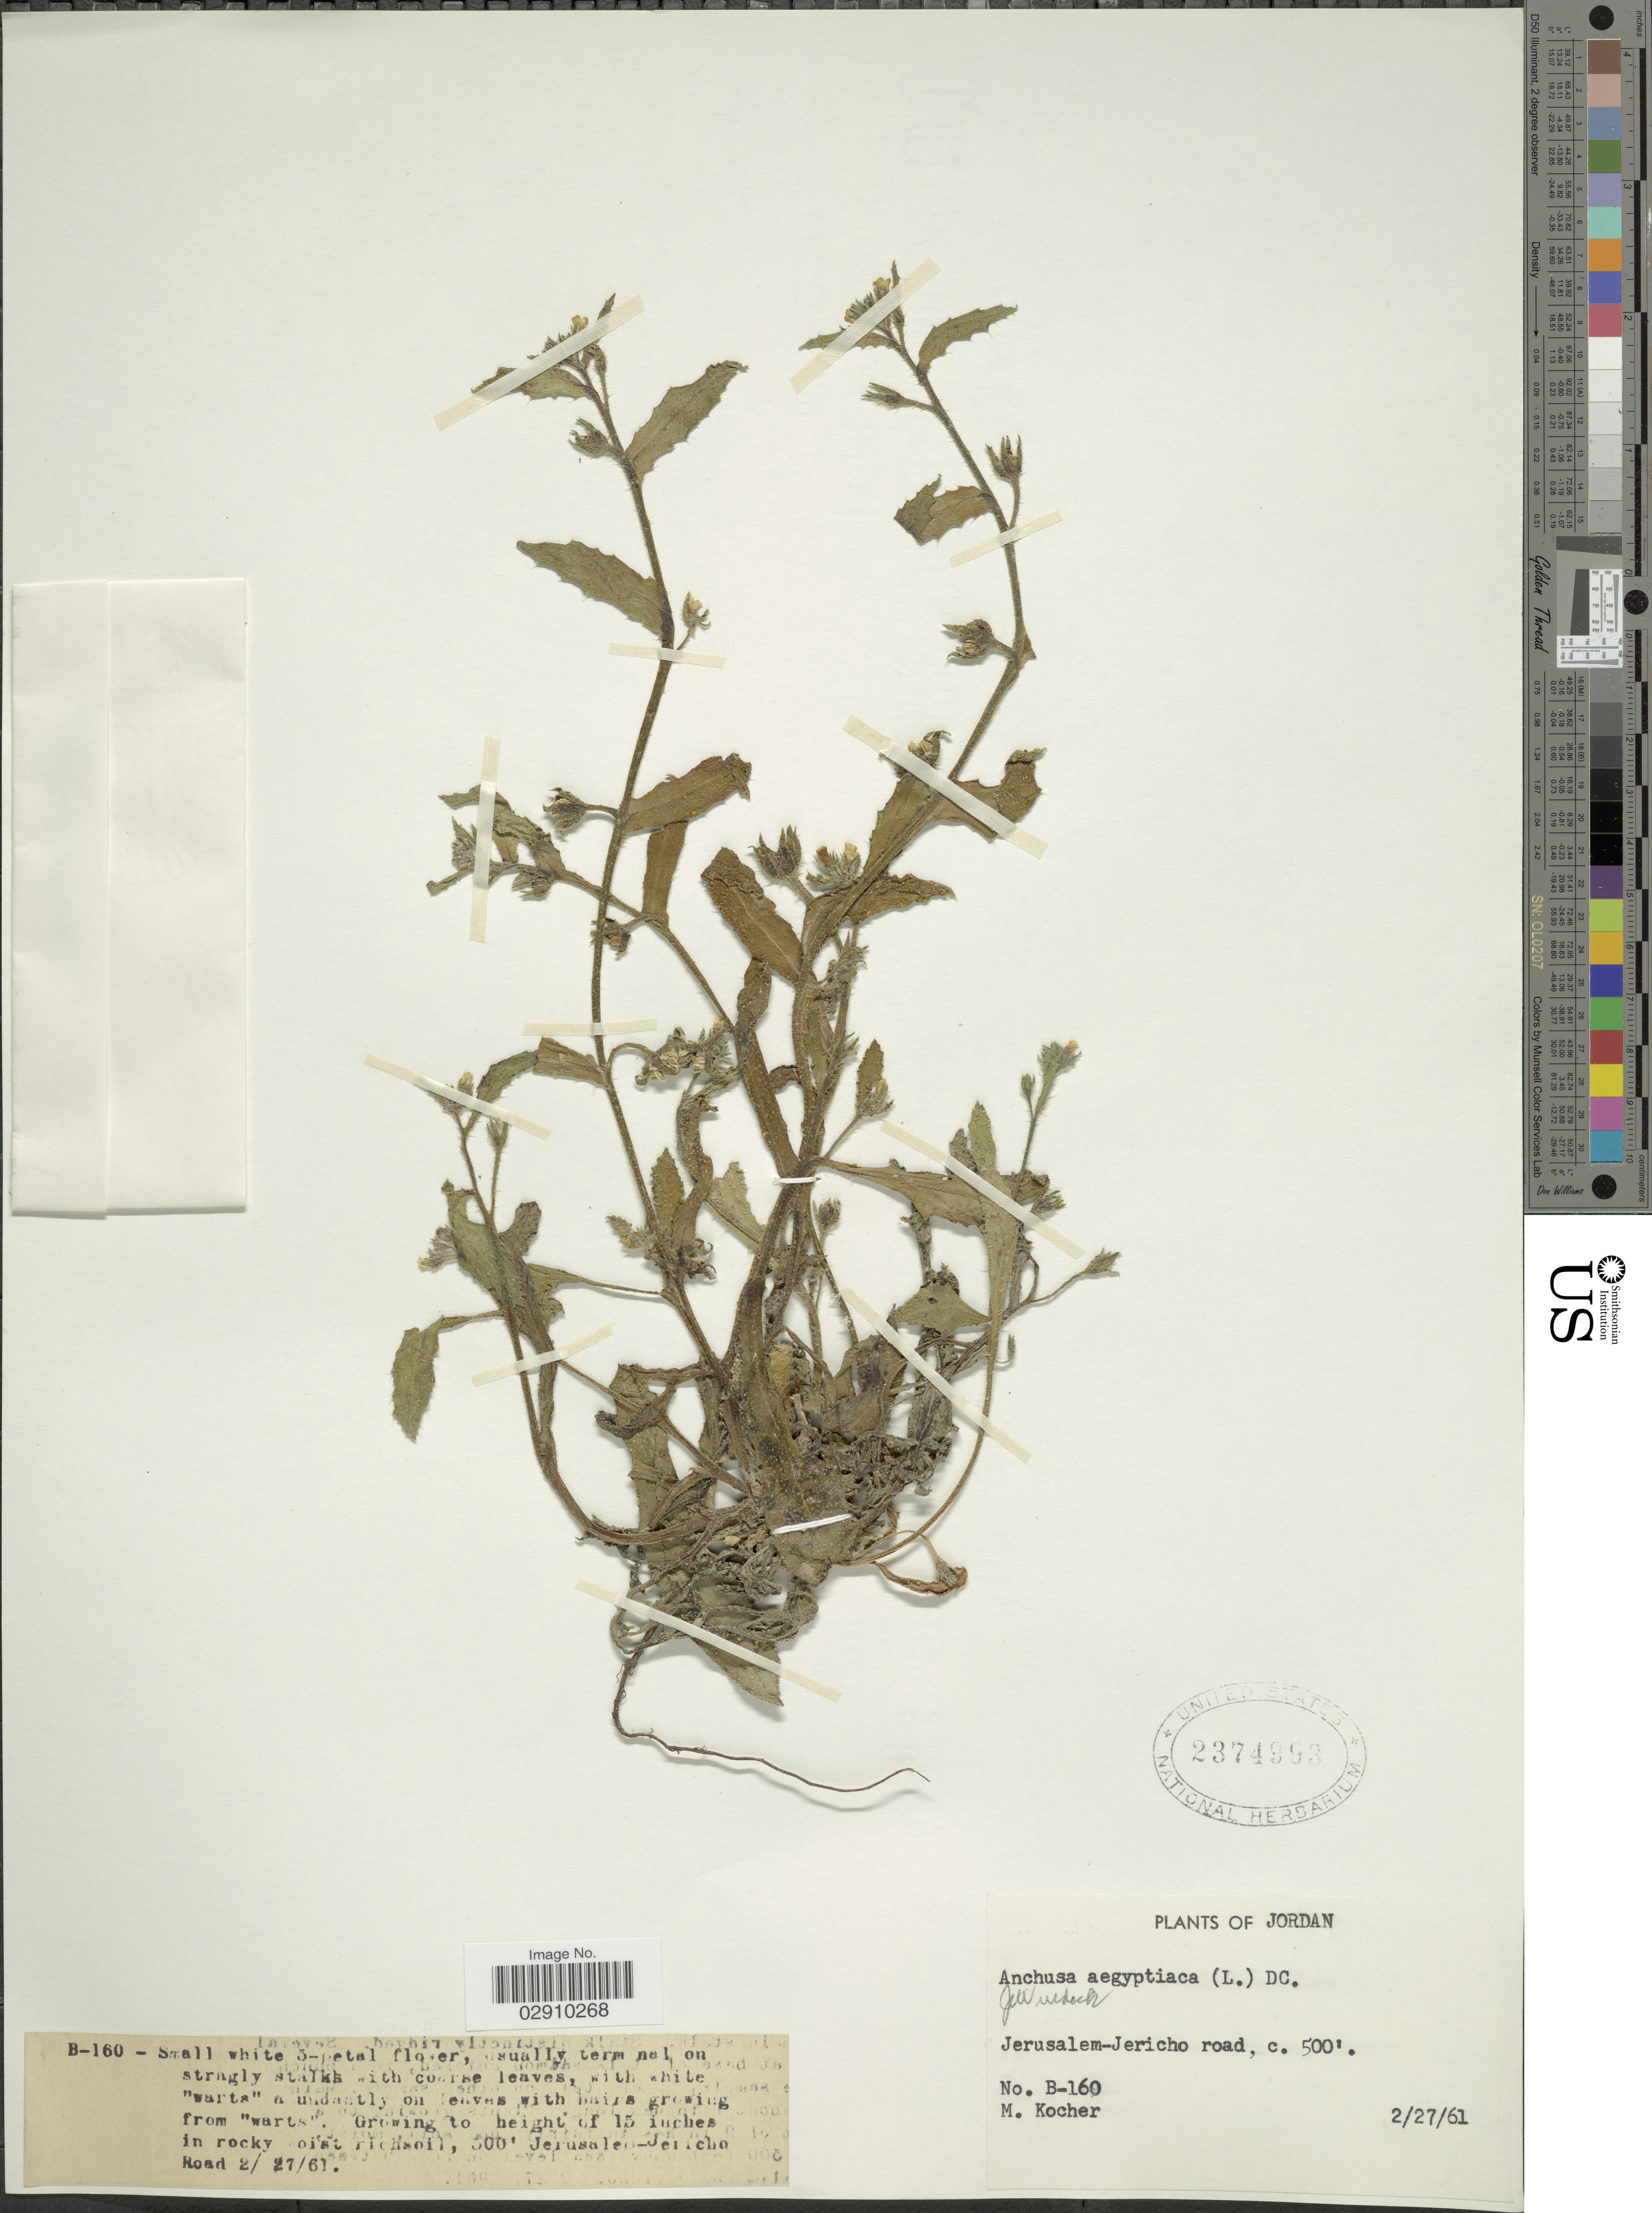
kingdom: Plantae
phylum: Tracheophyta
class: Magnoliopsida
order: Boraginales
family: Boraginaceae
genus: Anchusa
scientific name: Anchusa aegyptiaca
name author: (L.) A. DC.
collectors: M. Kocher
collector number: B-160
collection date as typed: Transcribed d/m/y: 27/2/61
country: Jordan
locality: Jerusalem-Jericho road.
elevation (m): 152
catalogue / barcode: US 2374993